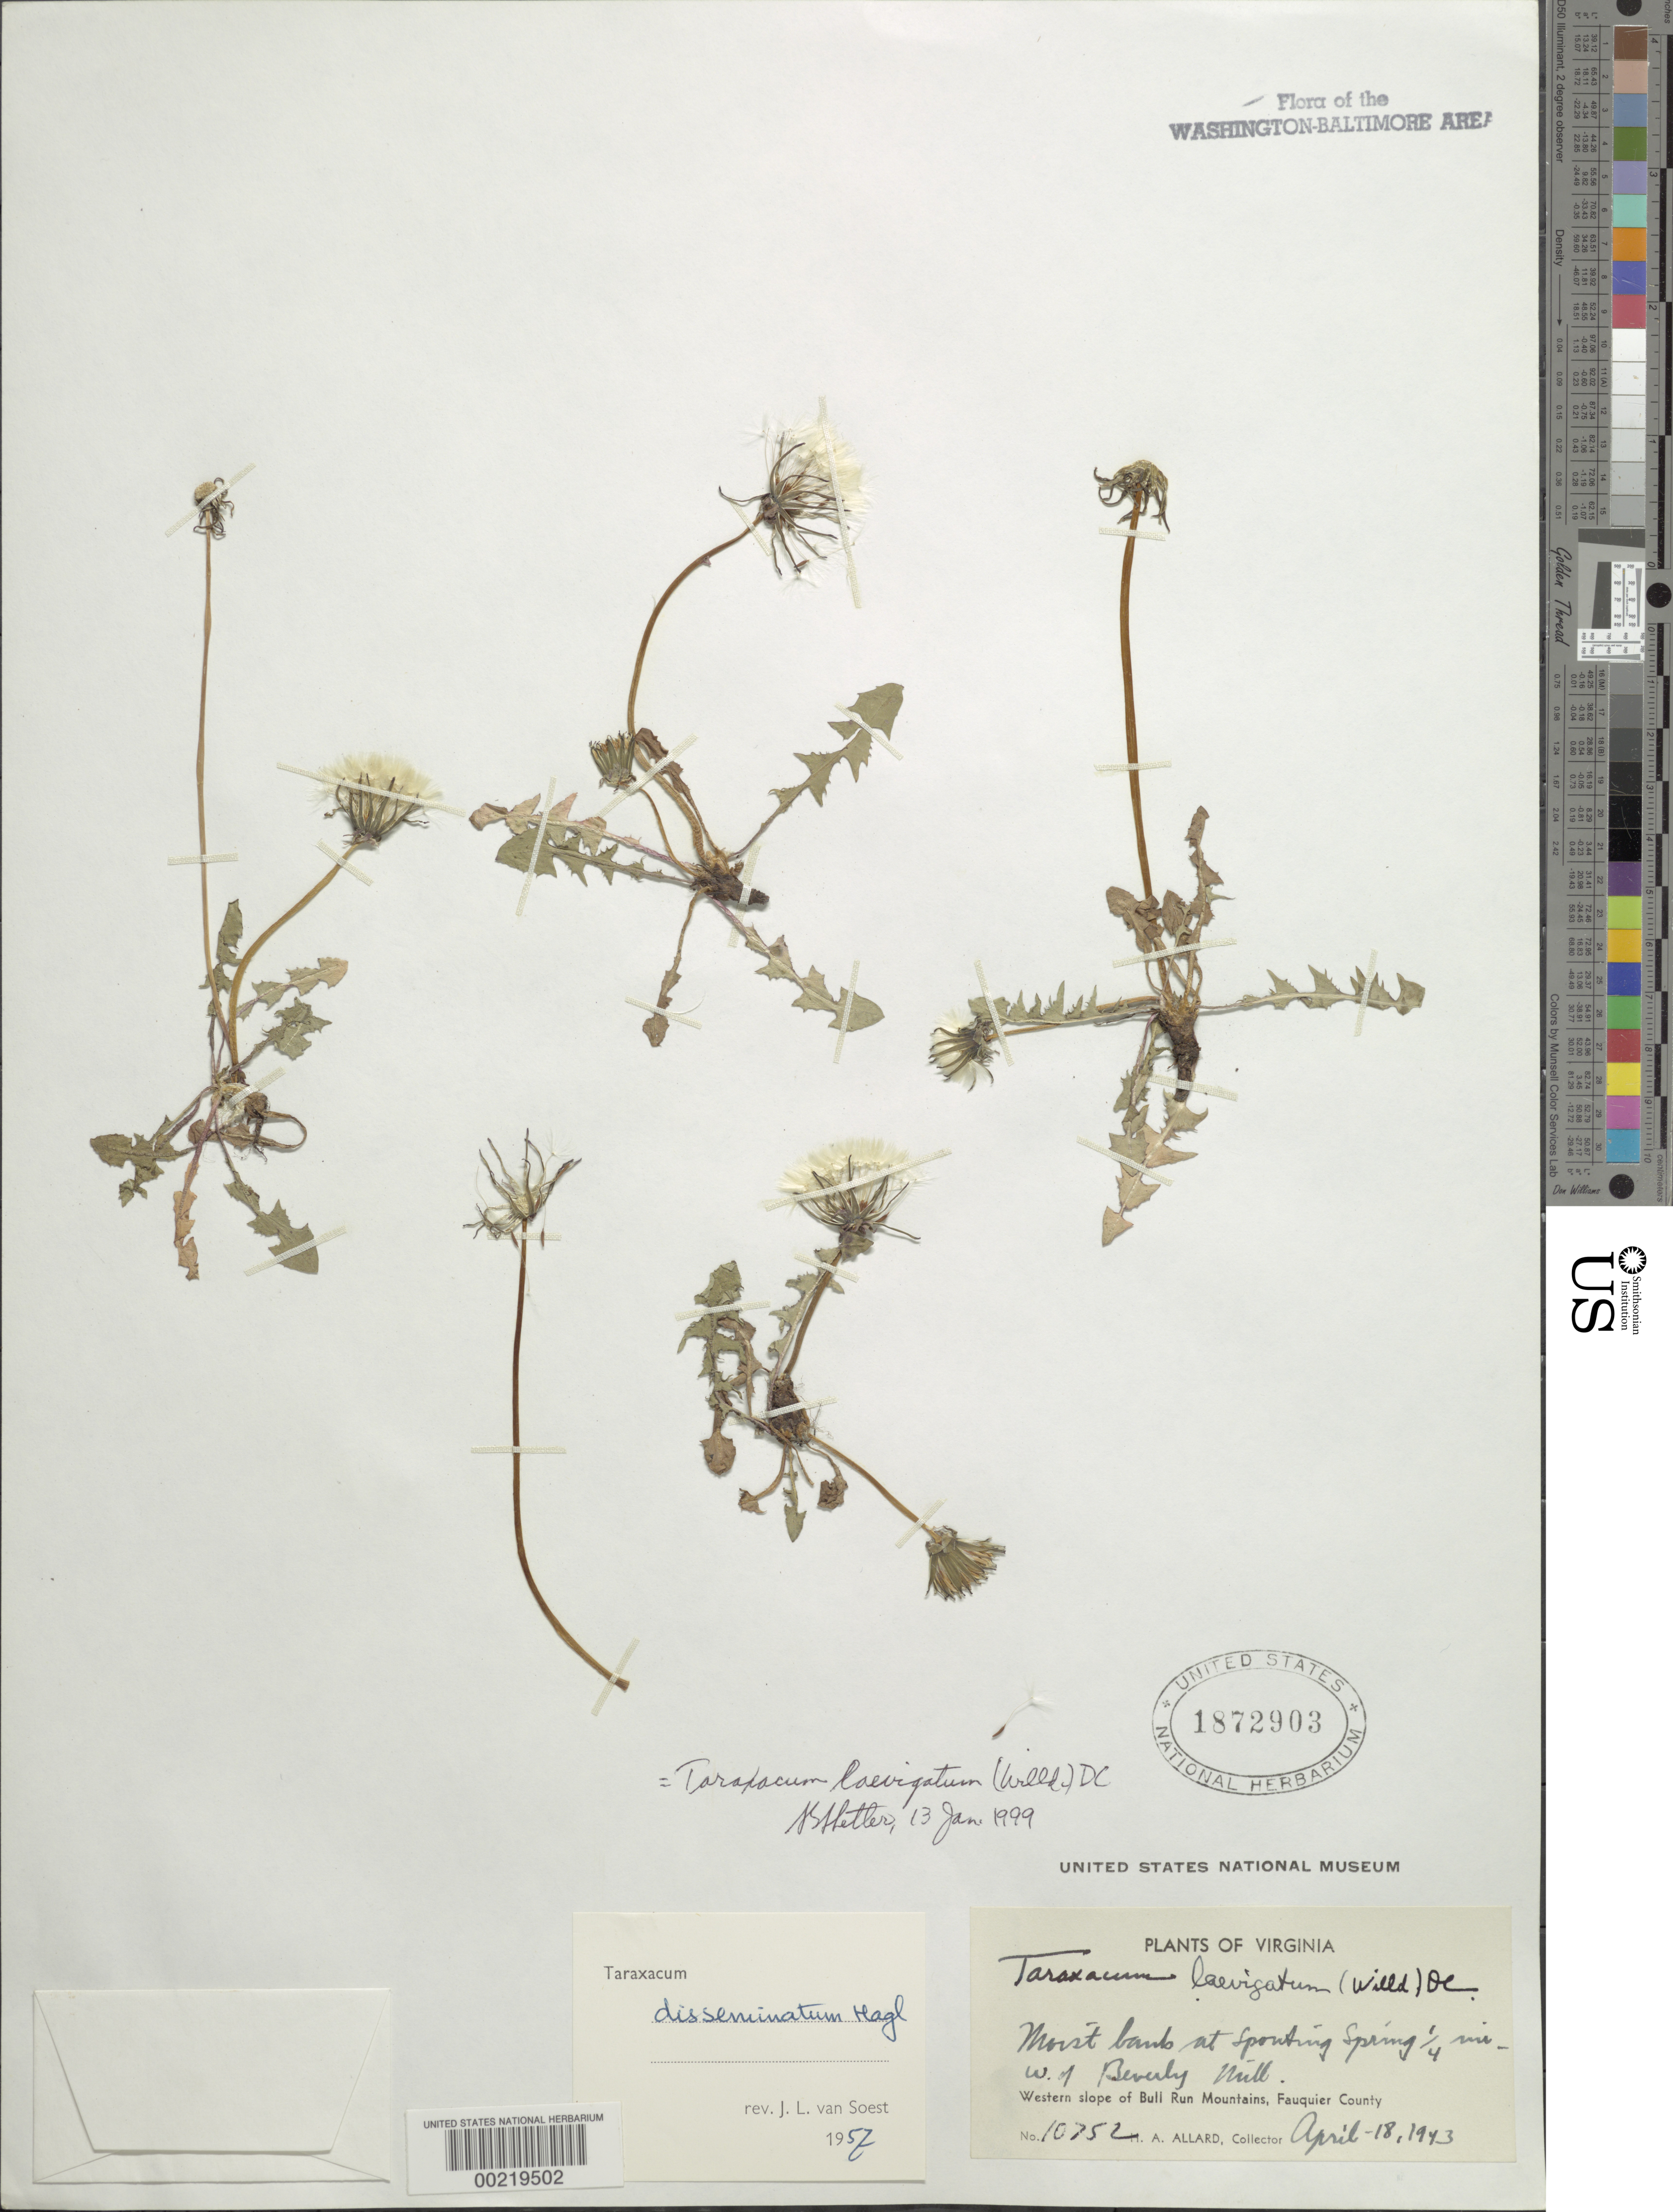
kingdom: Plantae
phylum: Tracheophyta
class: Magnoliopsida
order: Asterales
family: Asteraceae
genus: Taraxacum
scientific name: Taraxacum erythrospermum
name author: Andrz. ex Besser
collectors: H. A. Allard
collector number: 10752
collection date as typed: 18 Apr 1943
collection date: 1943-04-18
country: United States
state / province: Virginia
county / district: Fauquier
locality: Spouting Spring between Beverley Mill and Thorofare Gap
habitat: Moist bank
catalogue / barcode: US 1872903